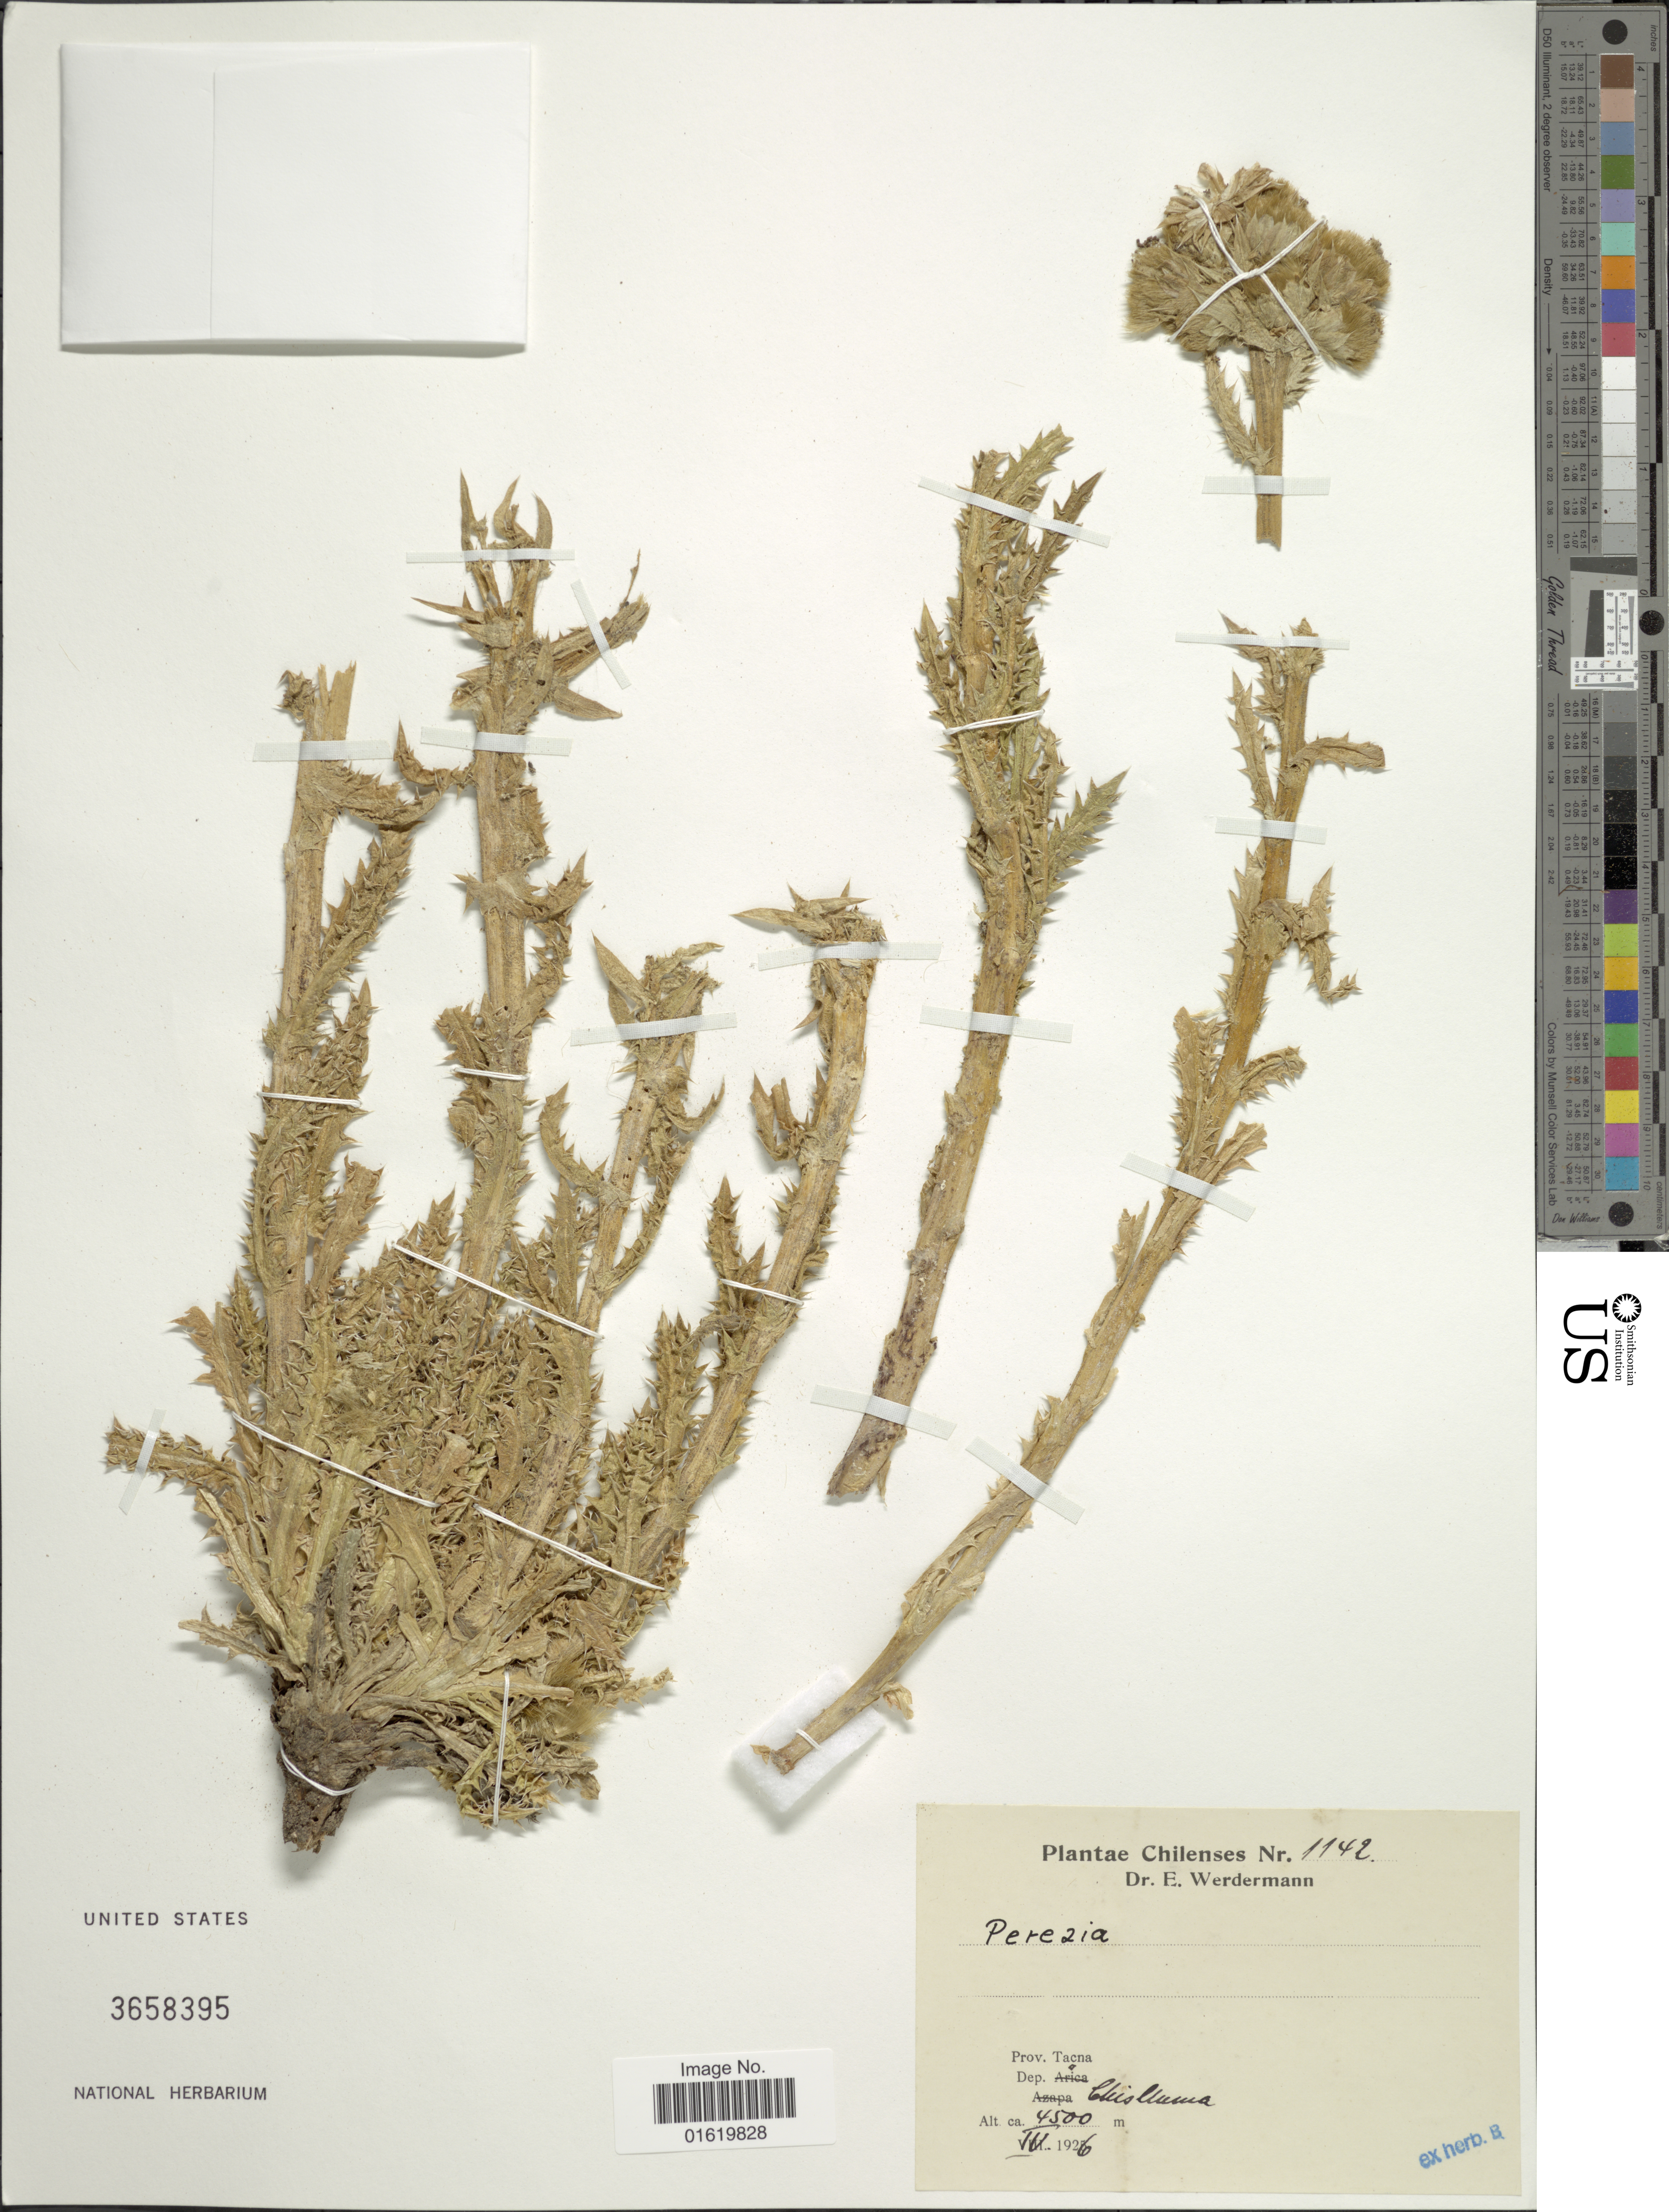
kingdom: Plantae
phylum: Tracheophyta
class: Magnoliopsida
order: Asterales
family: Asteraceae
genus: Perezia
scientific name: Perezia sp.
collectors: E. Werdermann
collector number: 1142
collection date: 1926-04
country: Chile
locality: Prov. Tacna, Dep. Chislluma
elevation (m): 4500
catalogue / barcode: US 3658395